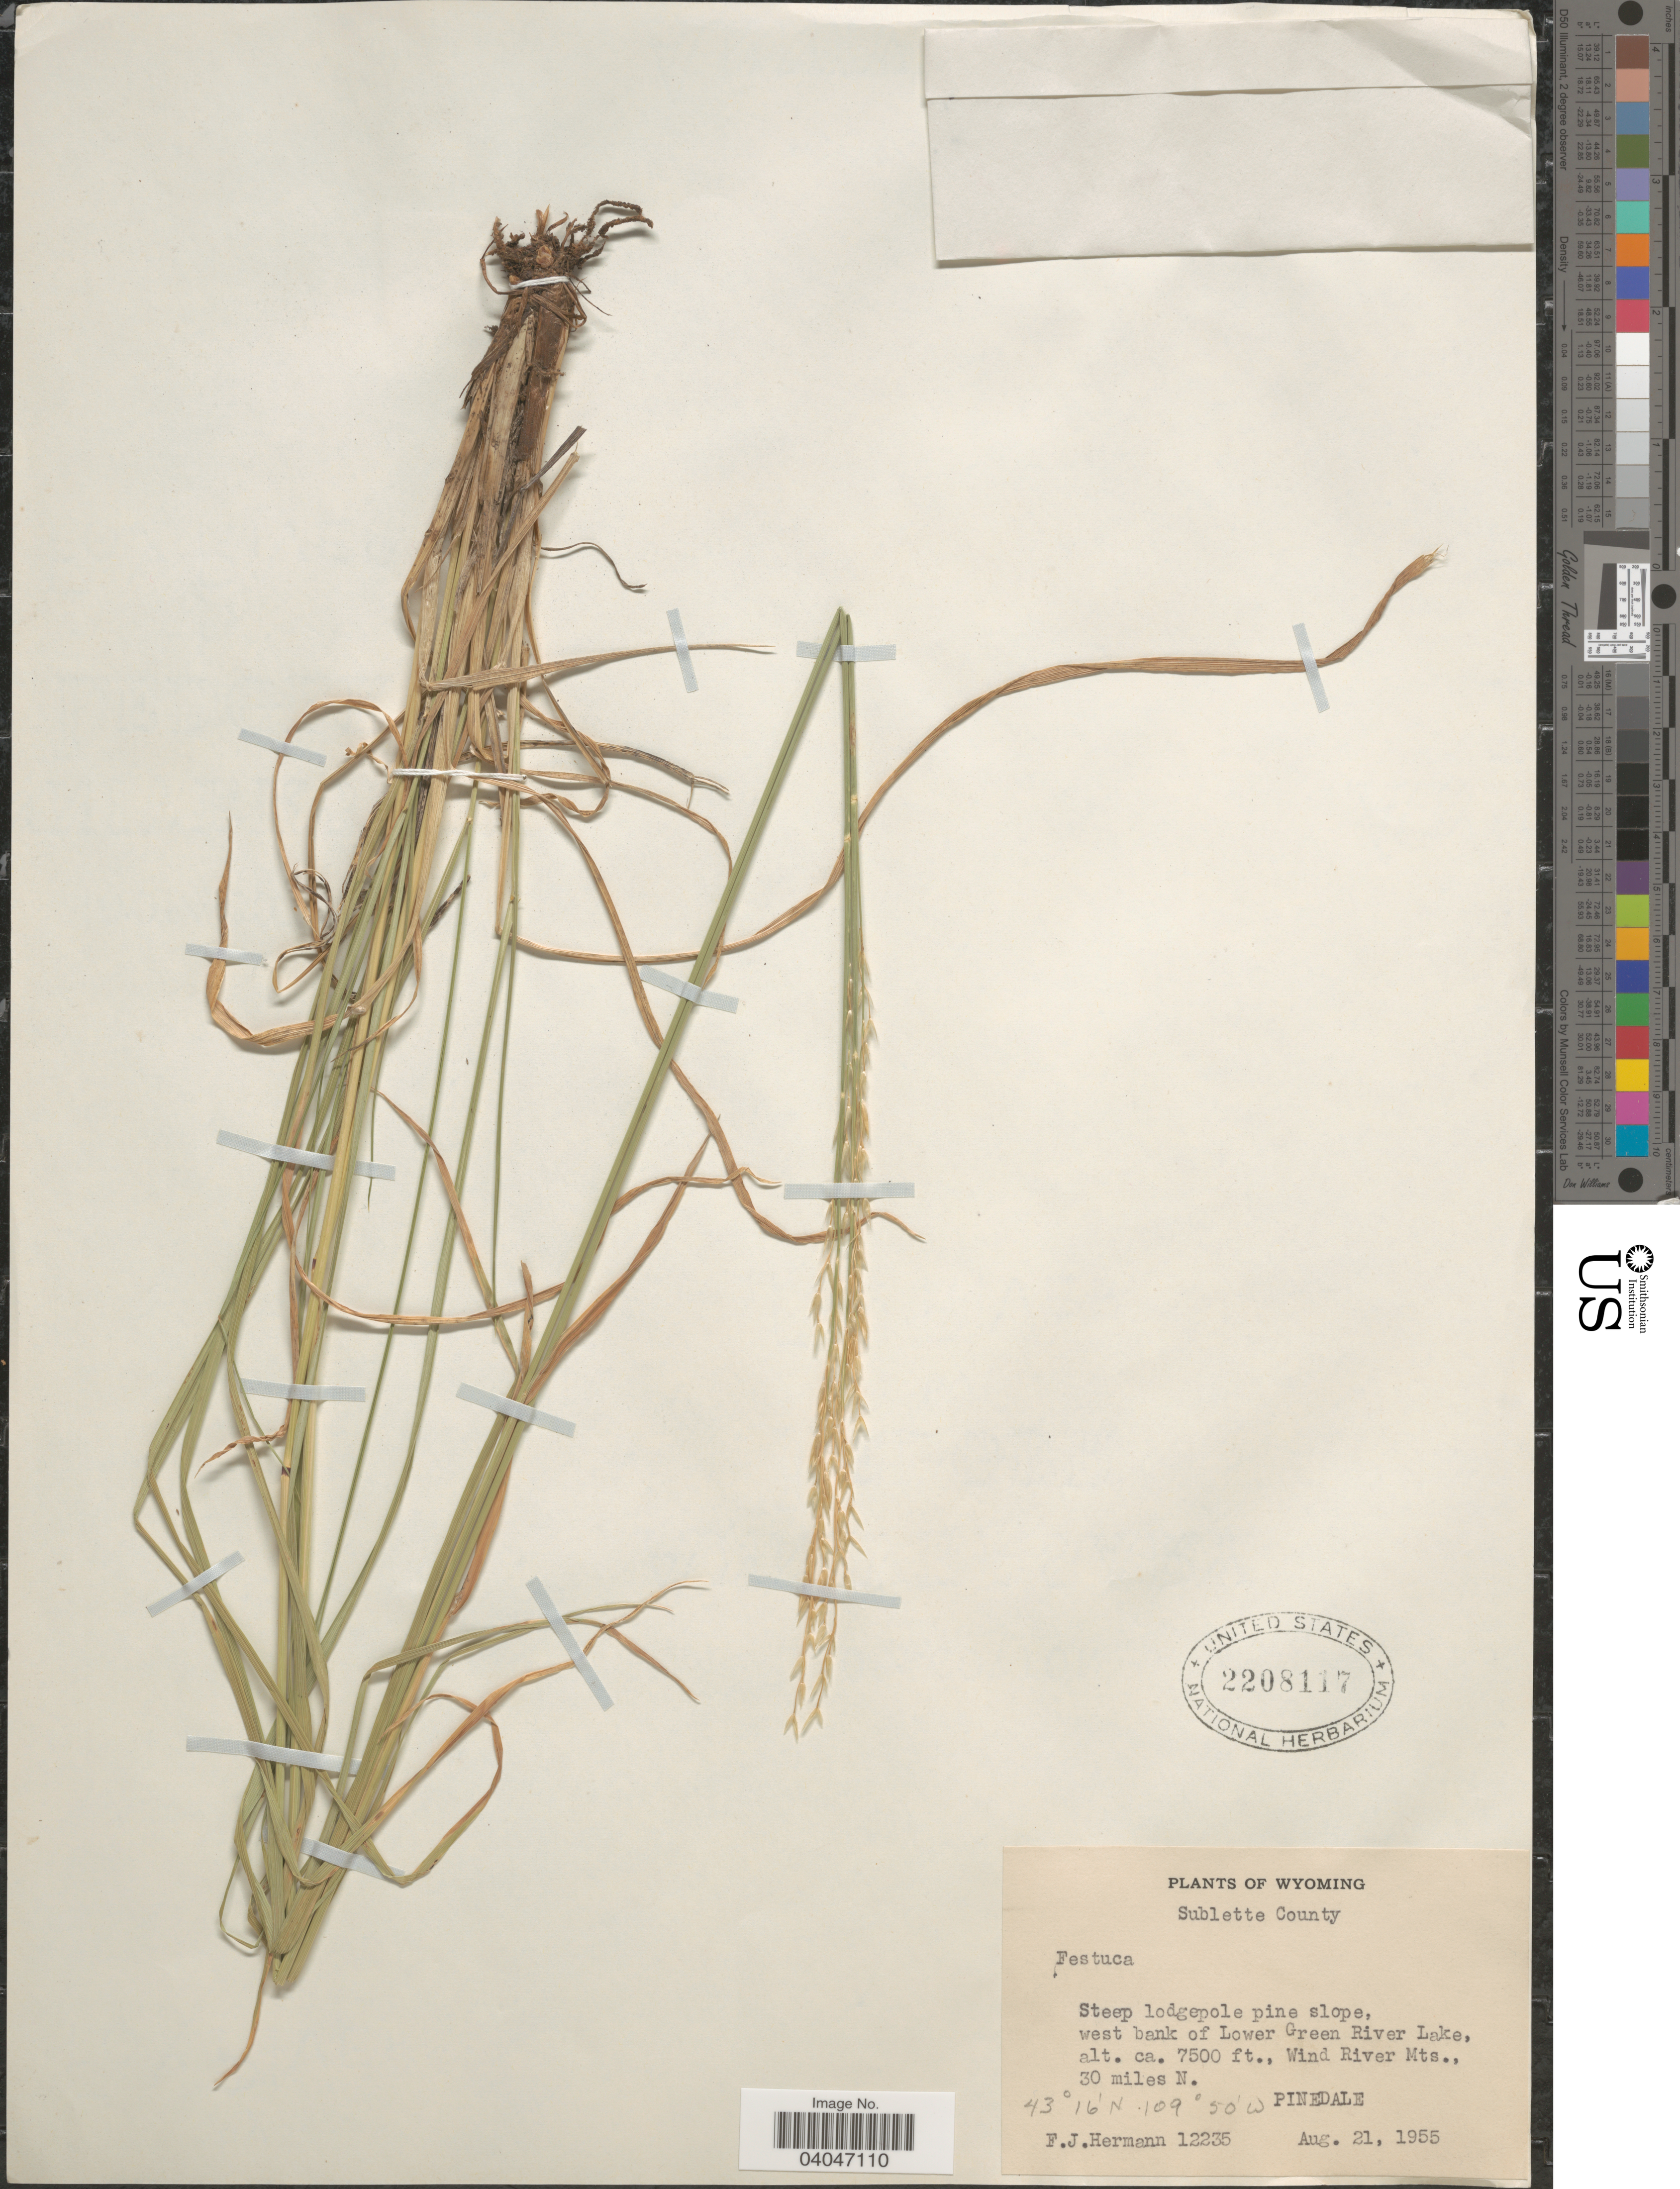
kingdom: Plantae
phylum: Tracheophyta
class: Liliopsida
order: Poales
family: Poaceae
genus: Festuca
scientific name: Festuca sp.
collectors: F. J. Hermann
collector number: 12235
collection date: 1955-08-21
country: United States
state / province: Wyoming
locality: Sublette County. Steep lodgepole pine slope, west bank of Lower Green River Lake, Wind River Mts., 30 miles N. Pinedale.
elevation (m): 2286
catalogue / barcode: US 2208117